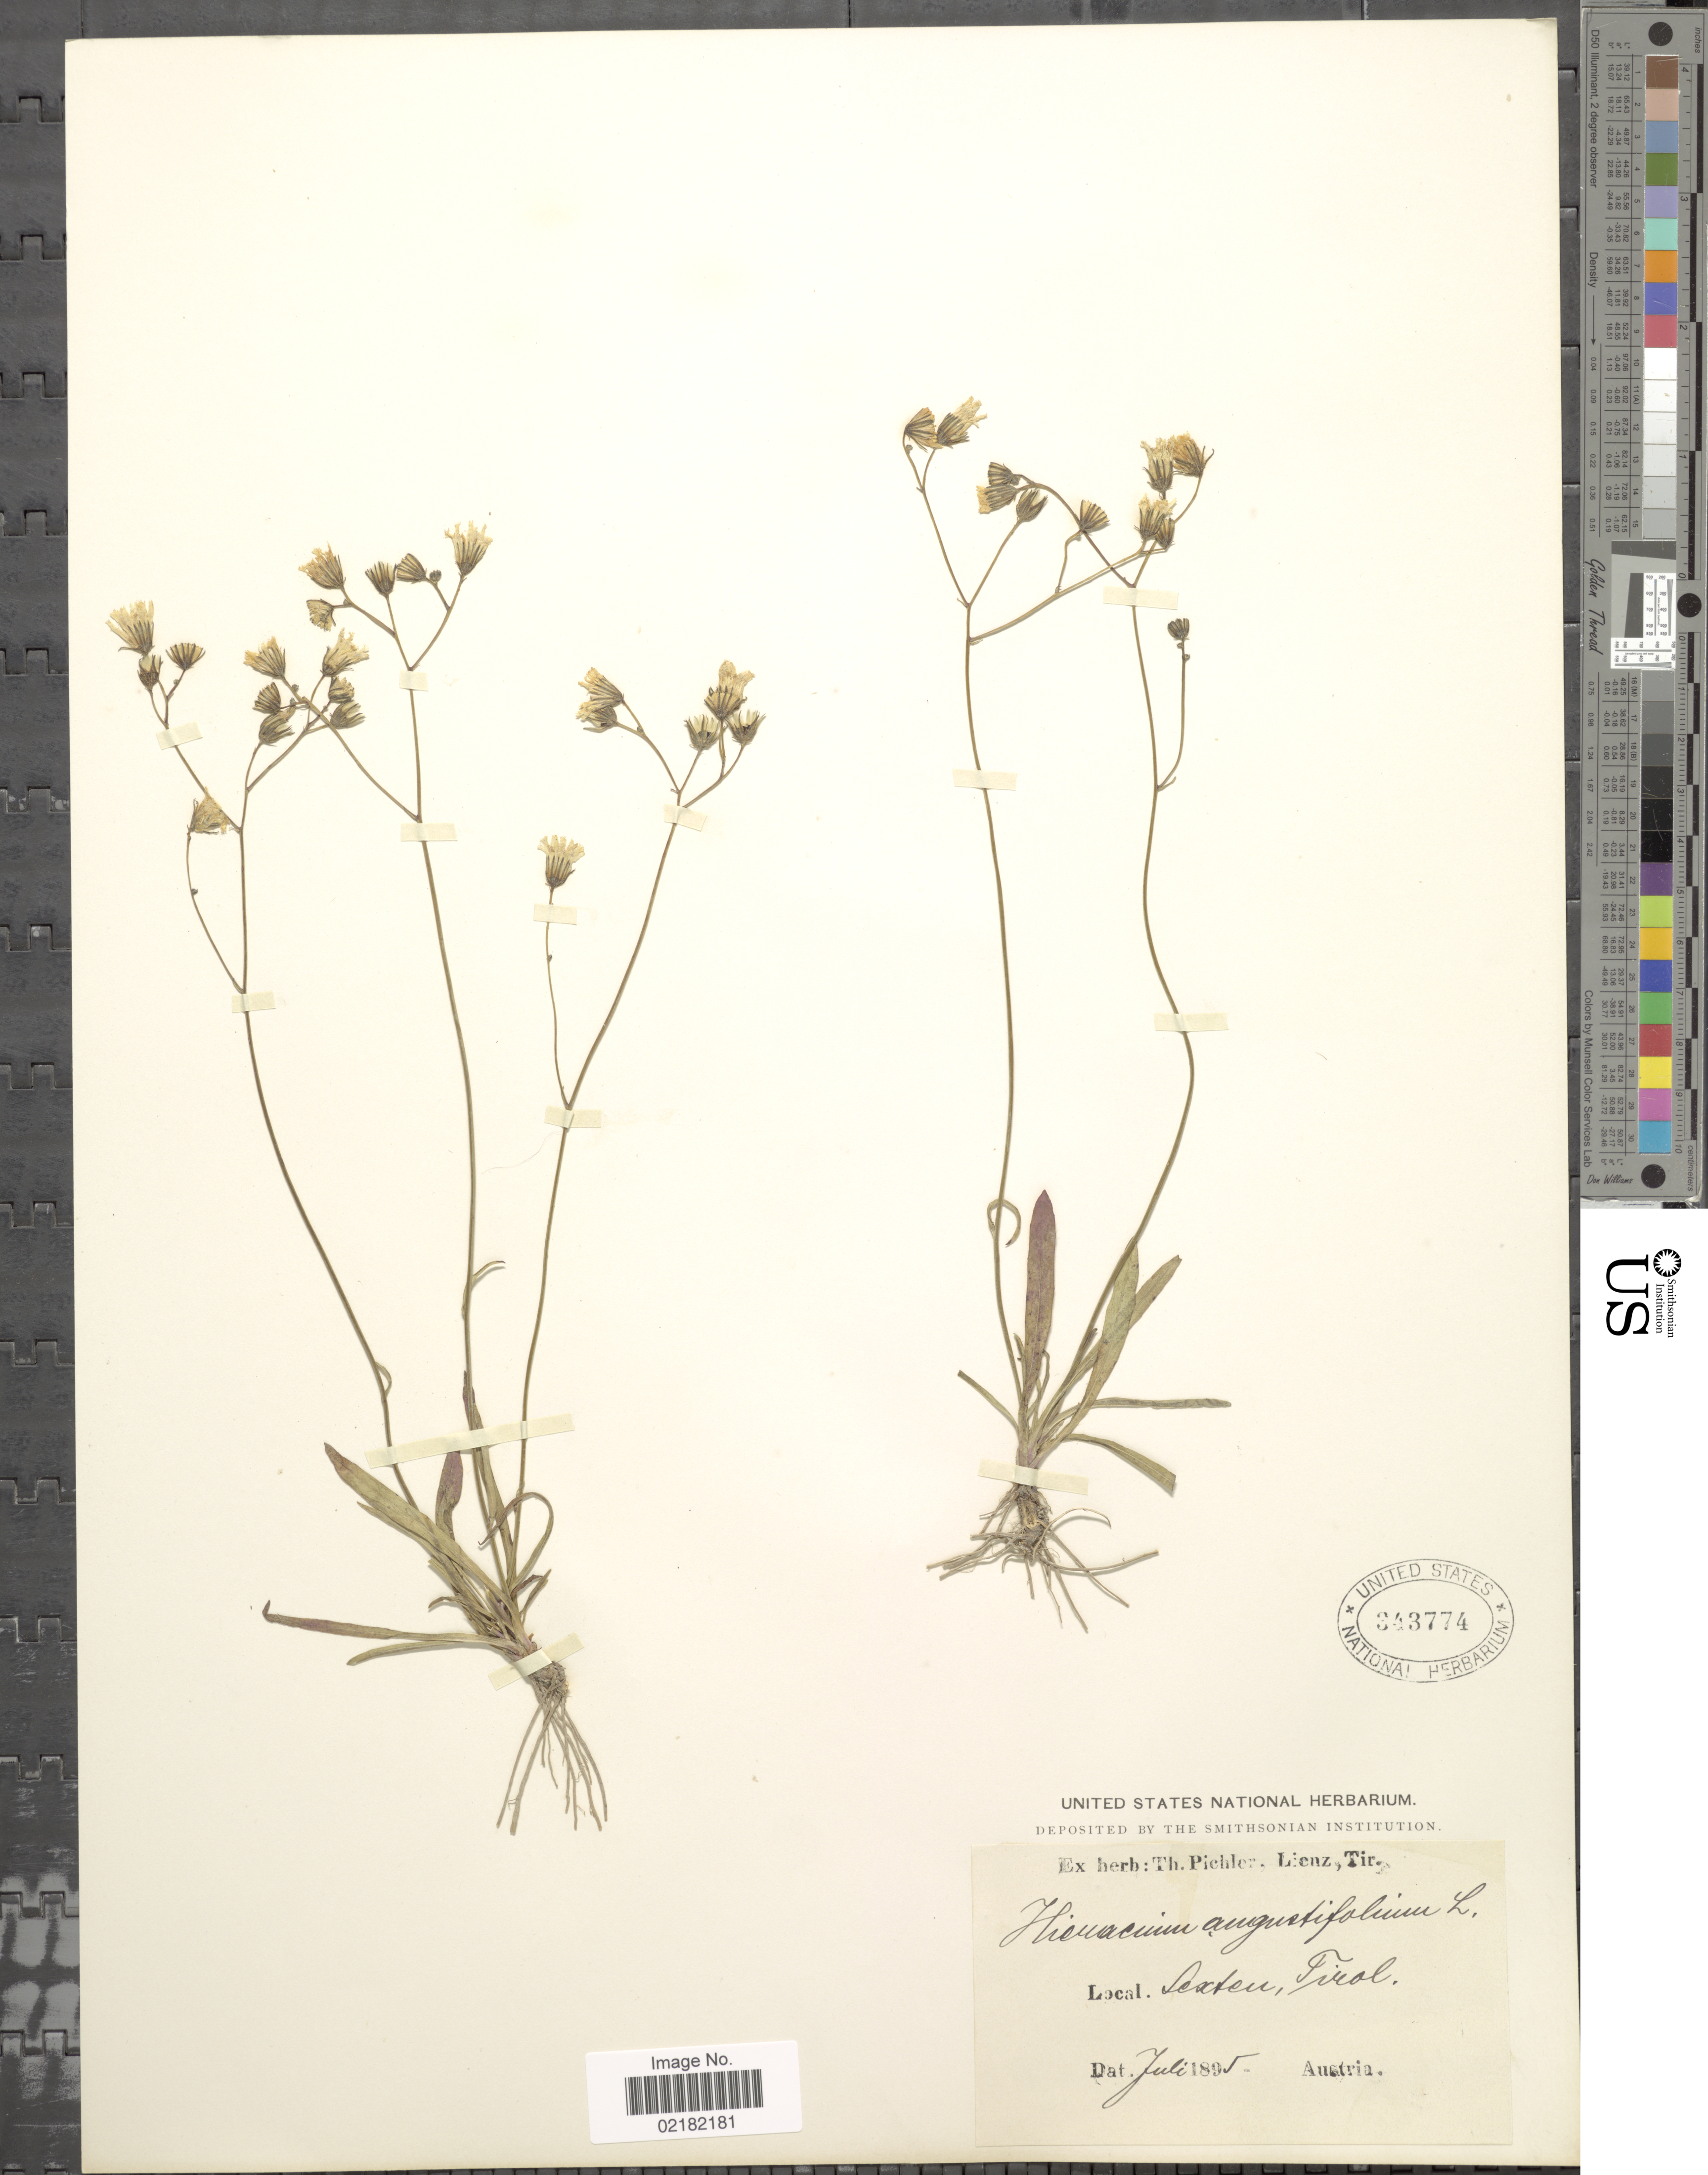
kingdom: Plantae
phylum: Tracheophyta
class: Magnoliopsida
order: Asterales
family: Asteraceae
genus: Pilosella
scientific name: Pilosella glacialis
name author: F.W. Schultz & Sch. Bip.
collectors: ex herb. T. Pichler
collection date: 1895-07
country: Austria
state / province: Tirol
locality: Sexten.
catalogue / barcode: US 343774